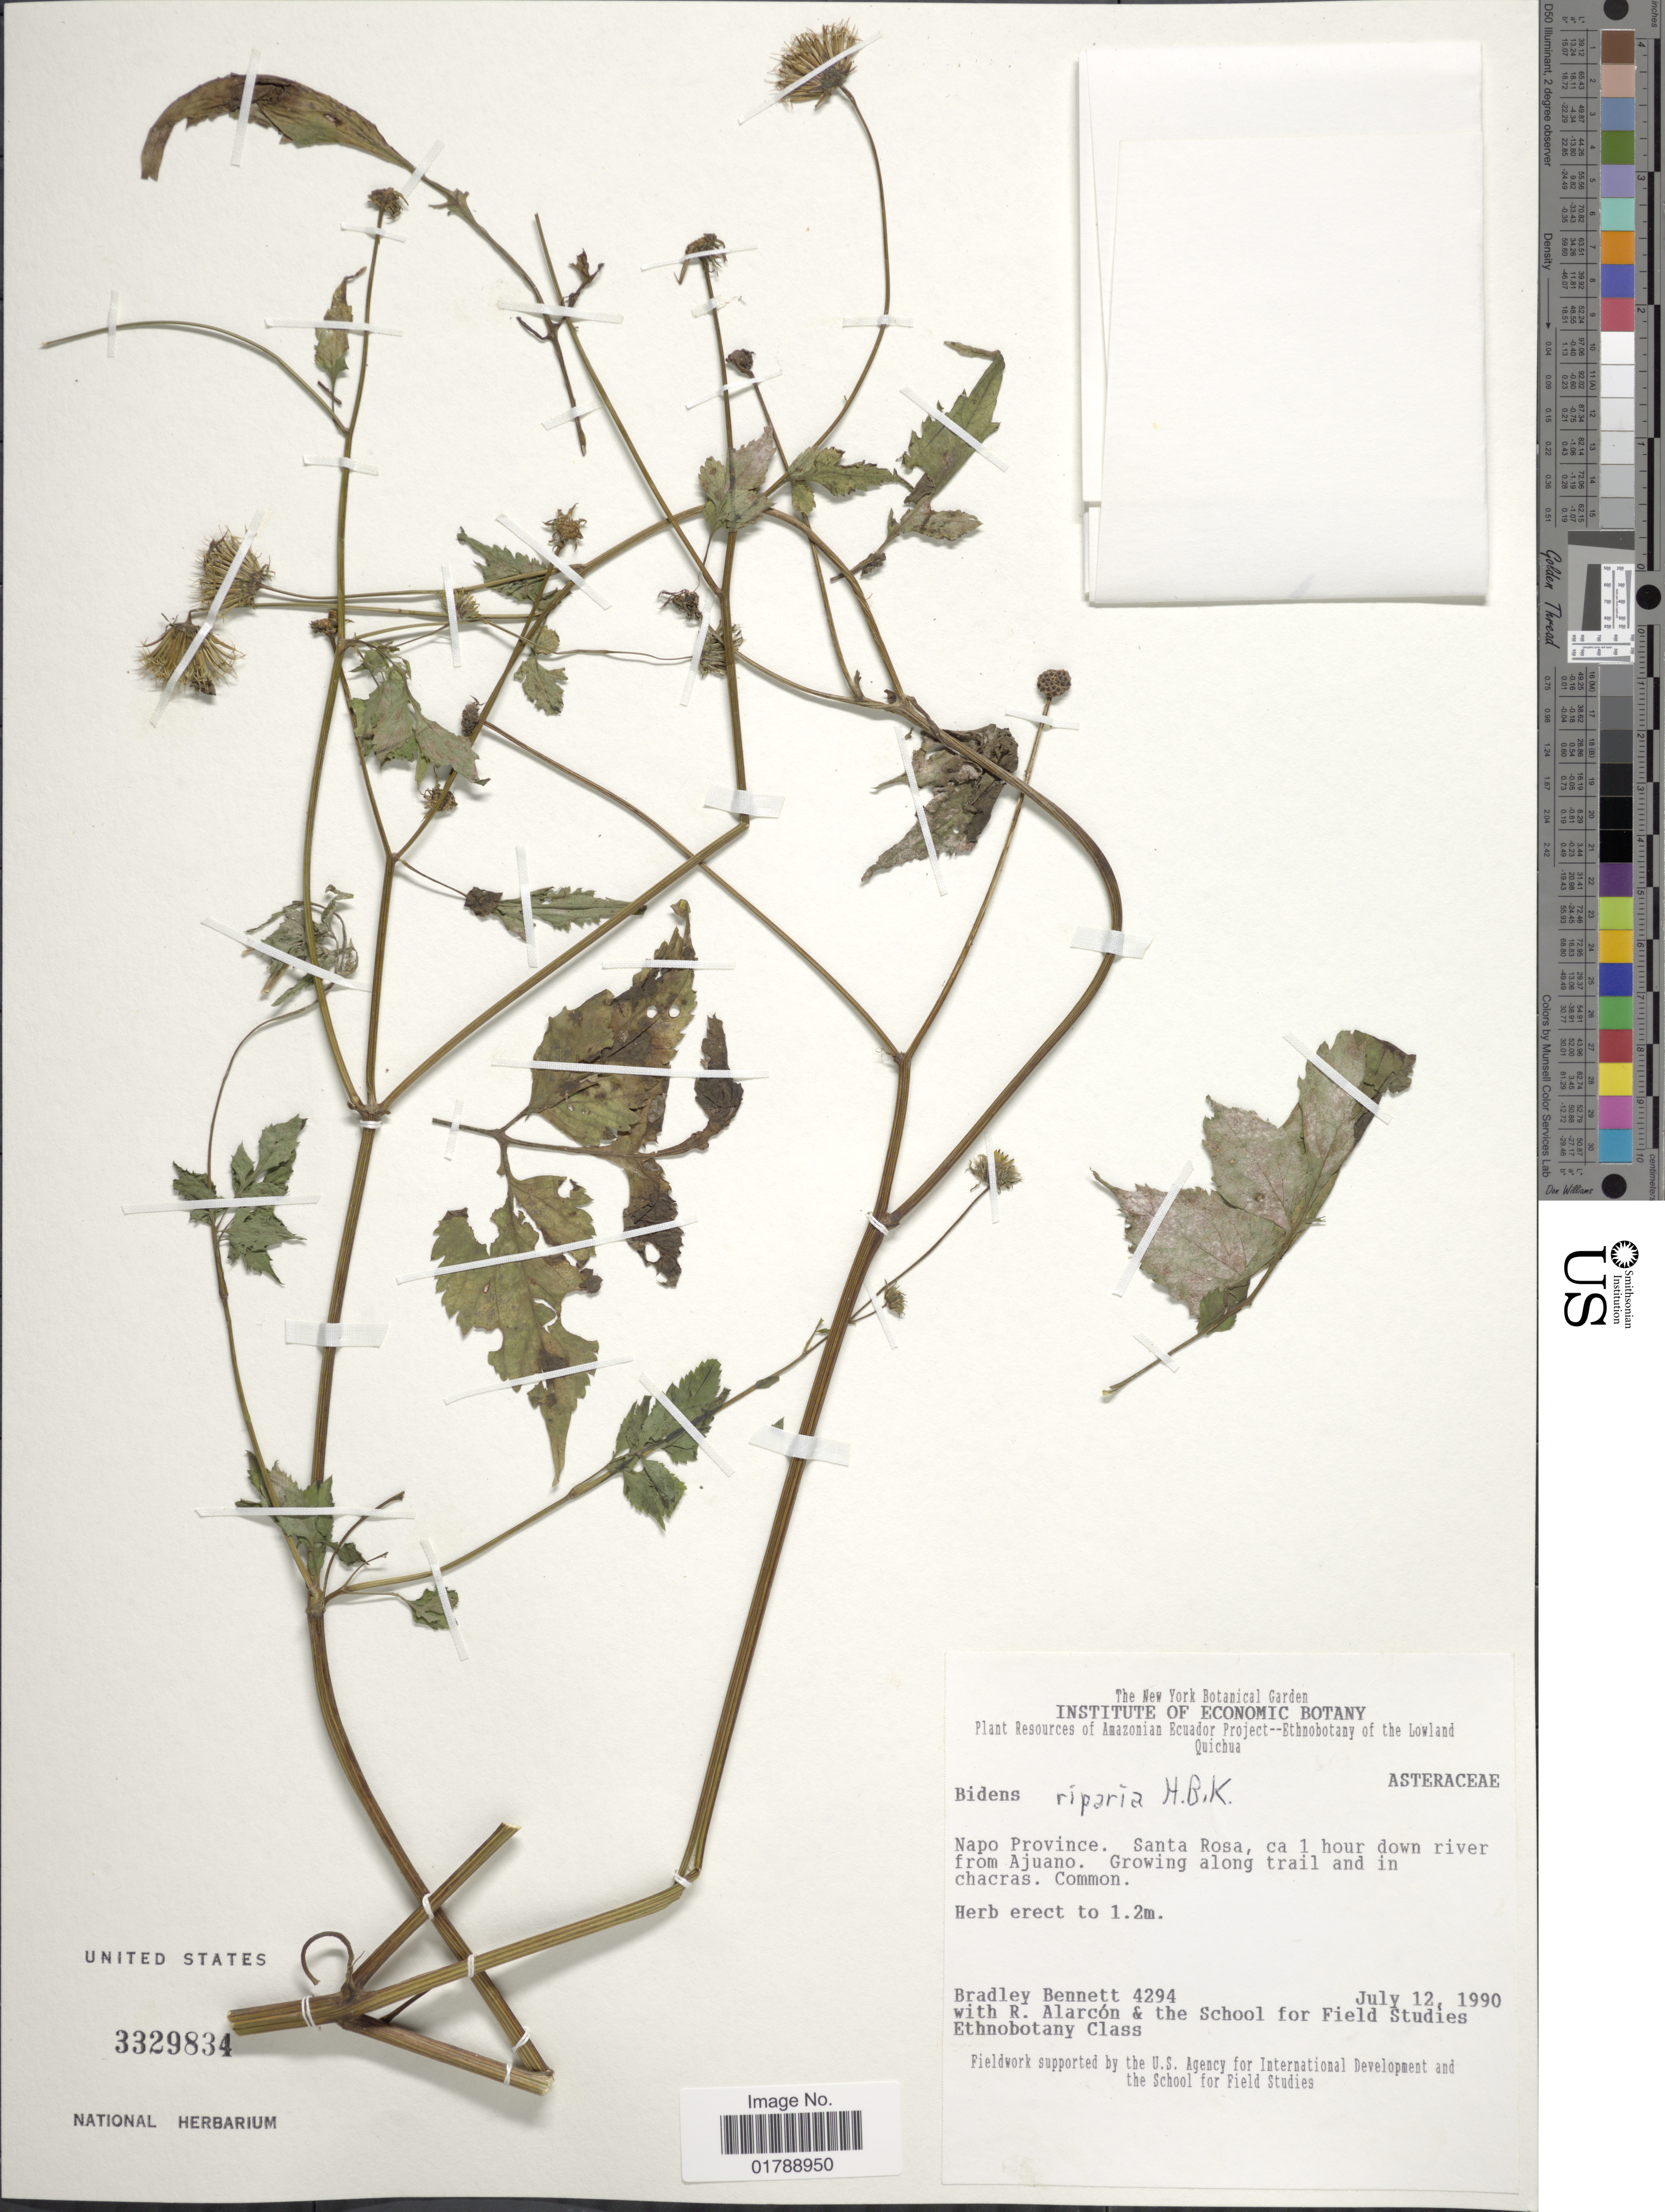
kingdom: Plantae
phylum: Tracheophyta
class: Magnoliopsida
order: Asterales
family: Asteraceae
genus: Bidens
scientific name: Bidens riparia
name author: Kunth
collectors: B. Bennett, R. Alarcón & The School for Field Studies Ethnobotany Class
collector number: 4294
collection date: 1990-07-12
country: Ecuador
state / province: Napo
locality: Santa Rosa, ca 1 hour down river from Ajuano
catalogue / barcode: US 3329834